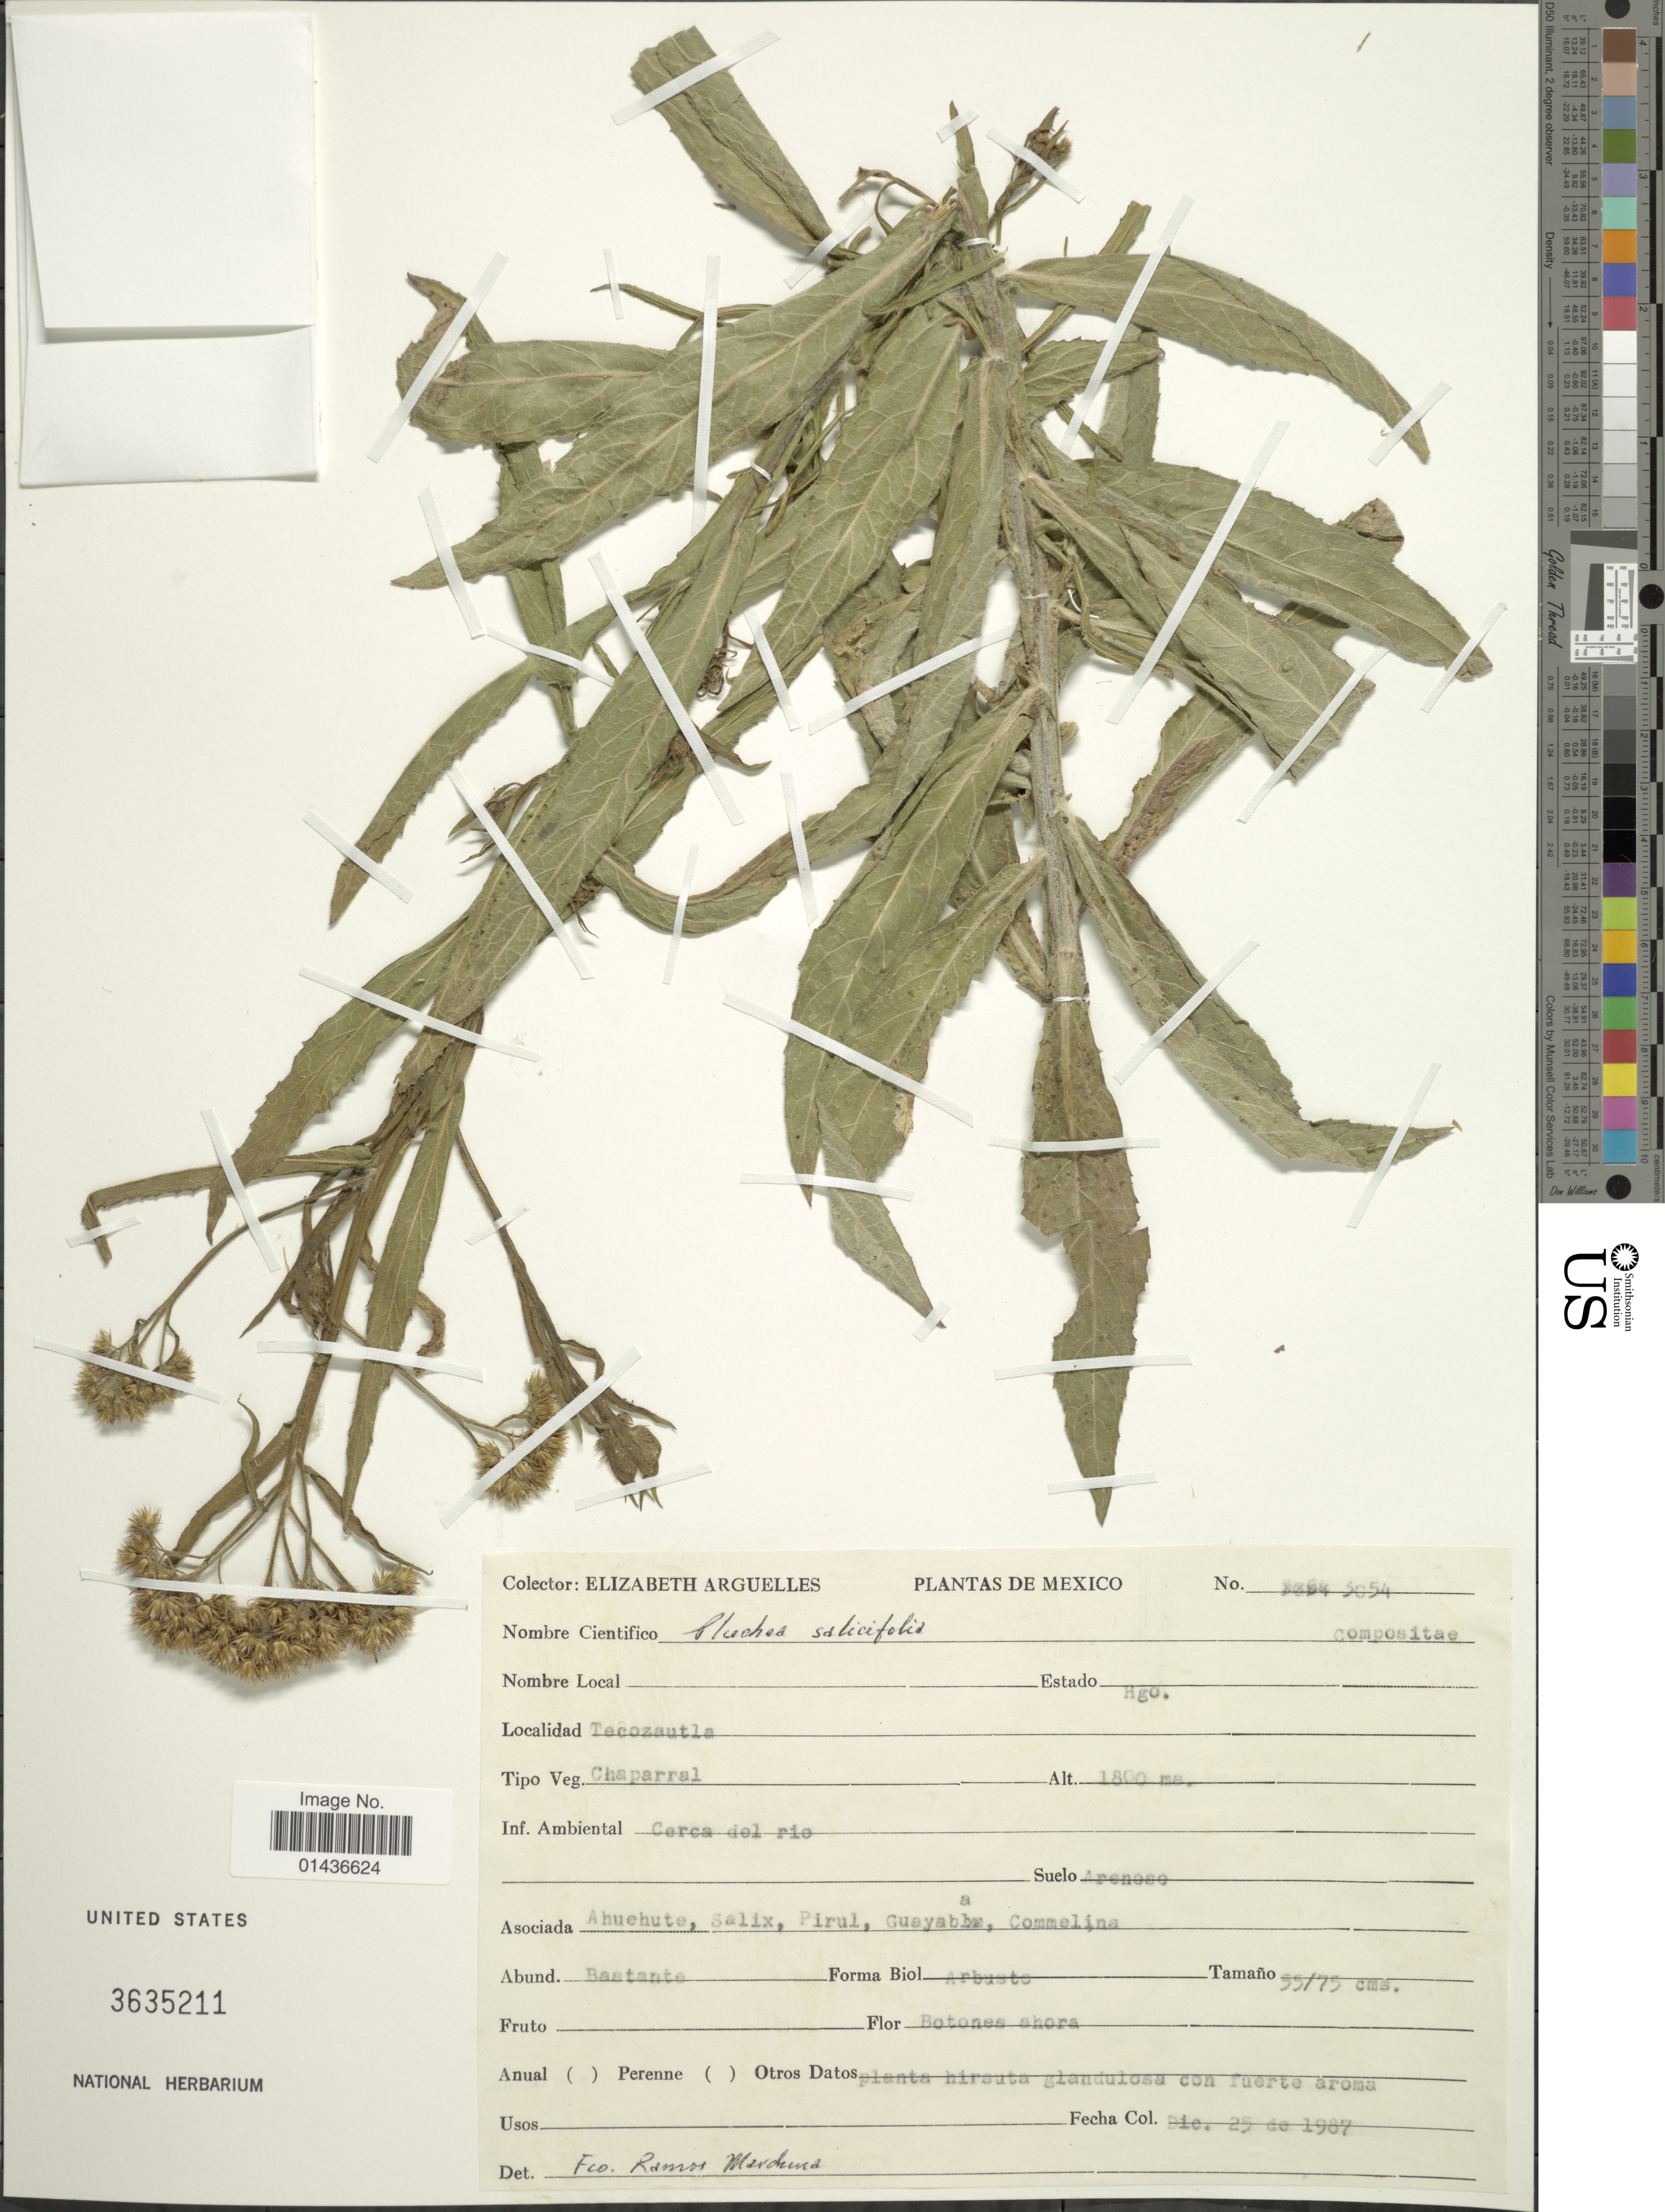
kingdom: Plantae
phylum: Tracheophyta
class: Magnoliopsida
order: Asterales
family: Asteraceae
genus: Pluchea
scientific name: Pluchea salicifolia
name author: (Mill.) S.F. Blake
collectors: E. Arguelles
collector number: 3054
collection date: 1987-12-25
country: Mexico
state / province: Hidalgo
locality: Estado Hgo. Tecozautla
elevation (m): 1800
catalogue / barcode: US 3635211